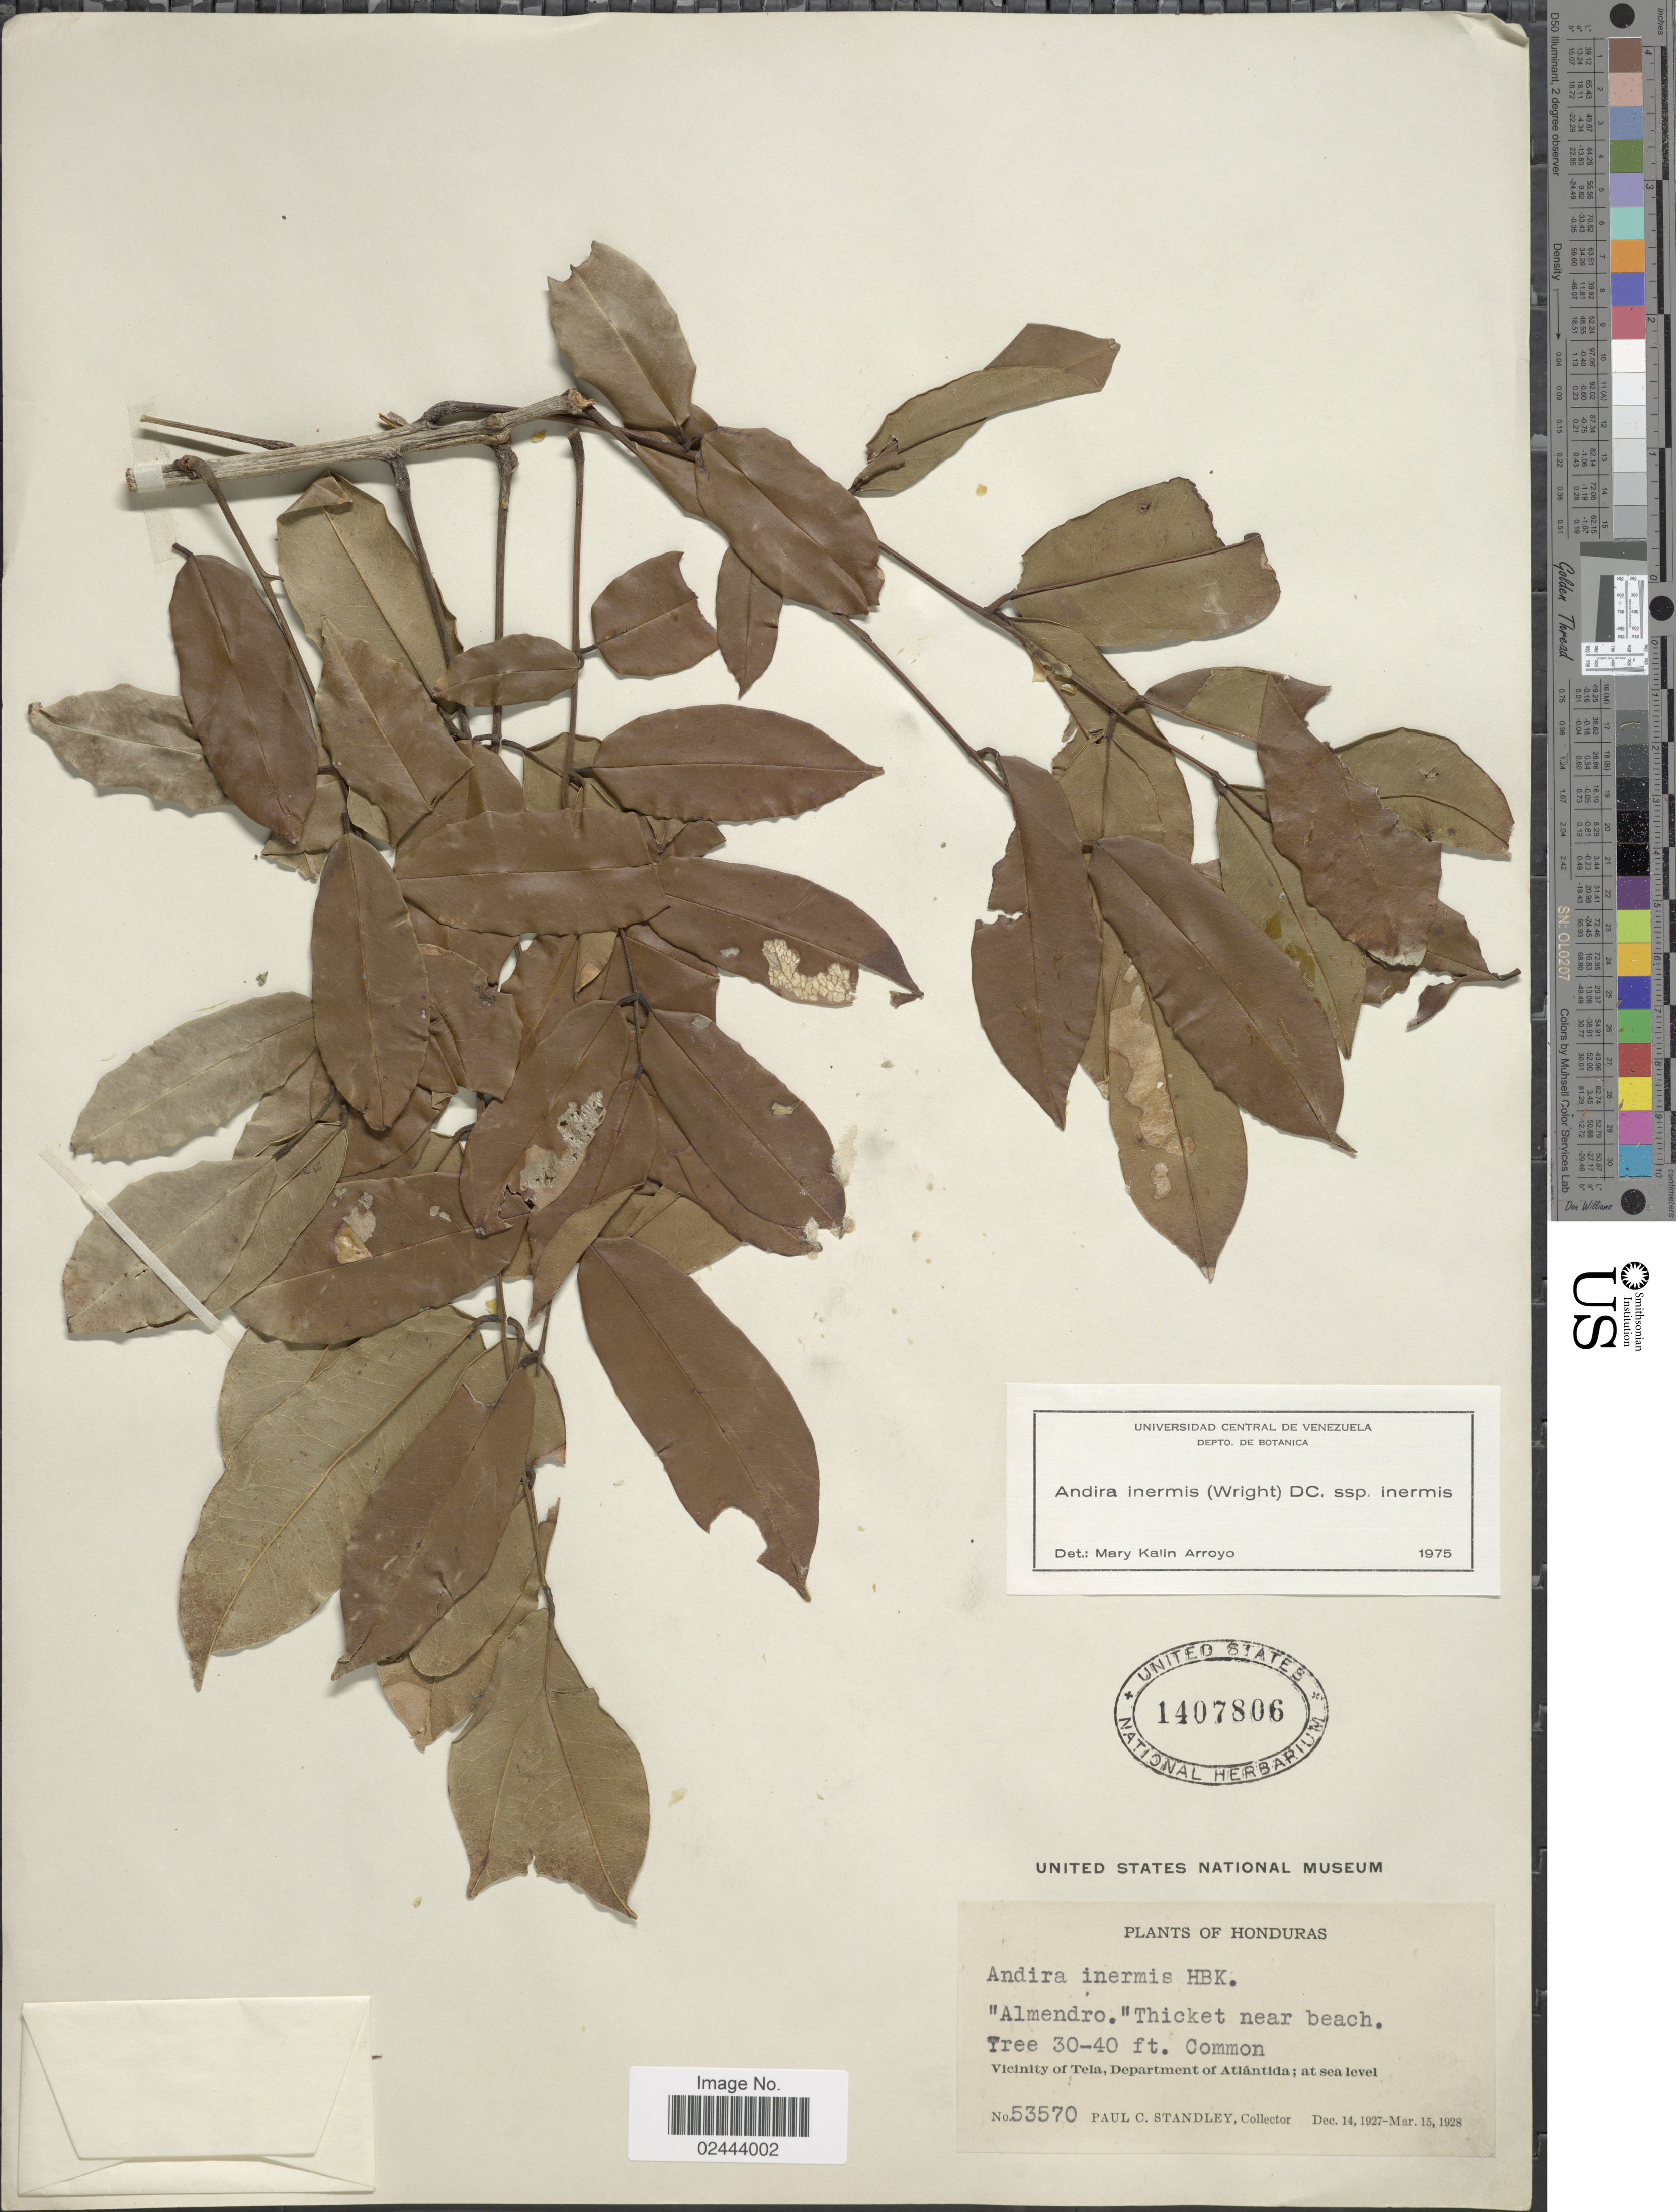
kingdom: Plantae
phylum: Tracheophyta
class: Magnoliopsida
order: Fabales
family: Fabaceae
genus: Andira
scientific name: Andira inermis subsp. inermis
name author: (W. Wright) Kunth ex DC.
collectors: P. C. Standley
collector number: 53570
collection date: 1927-12-14/1928-03-15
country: Honduras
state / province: Atlántida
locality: Thicket near beach, Common, Vicinity of Tela, Department of Atlántida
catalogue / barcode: US 1407806